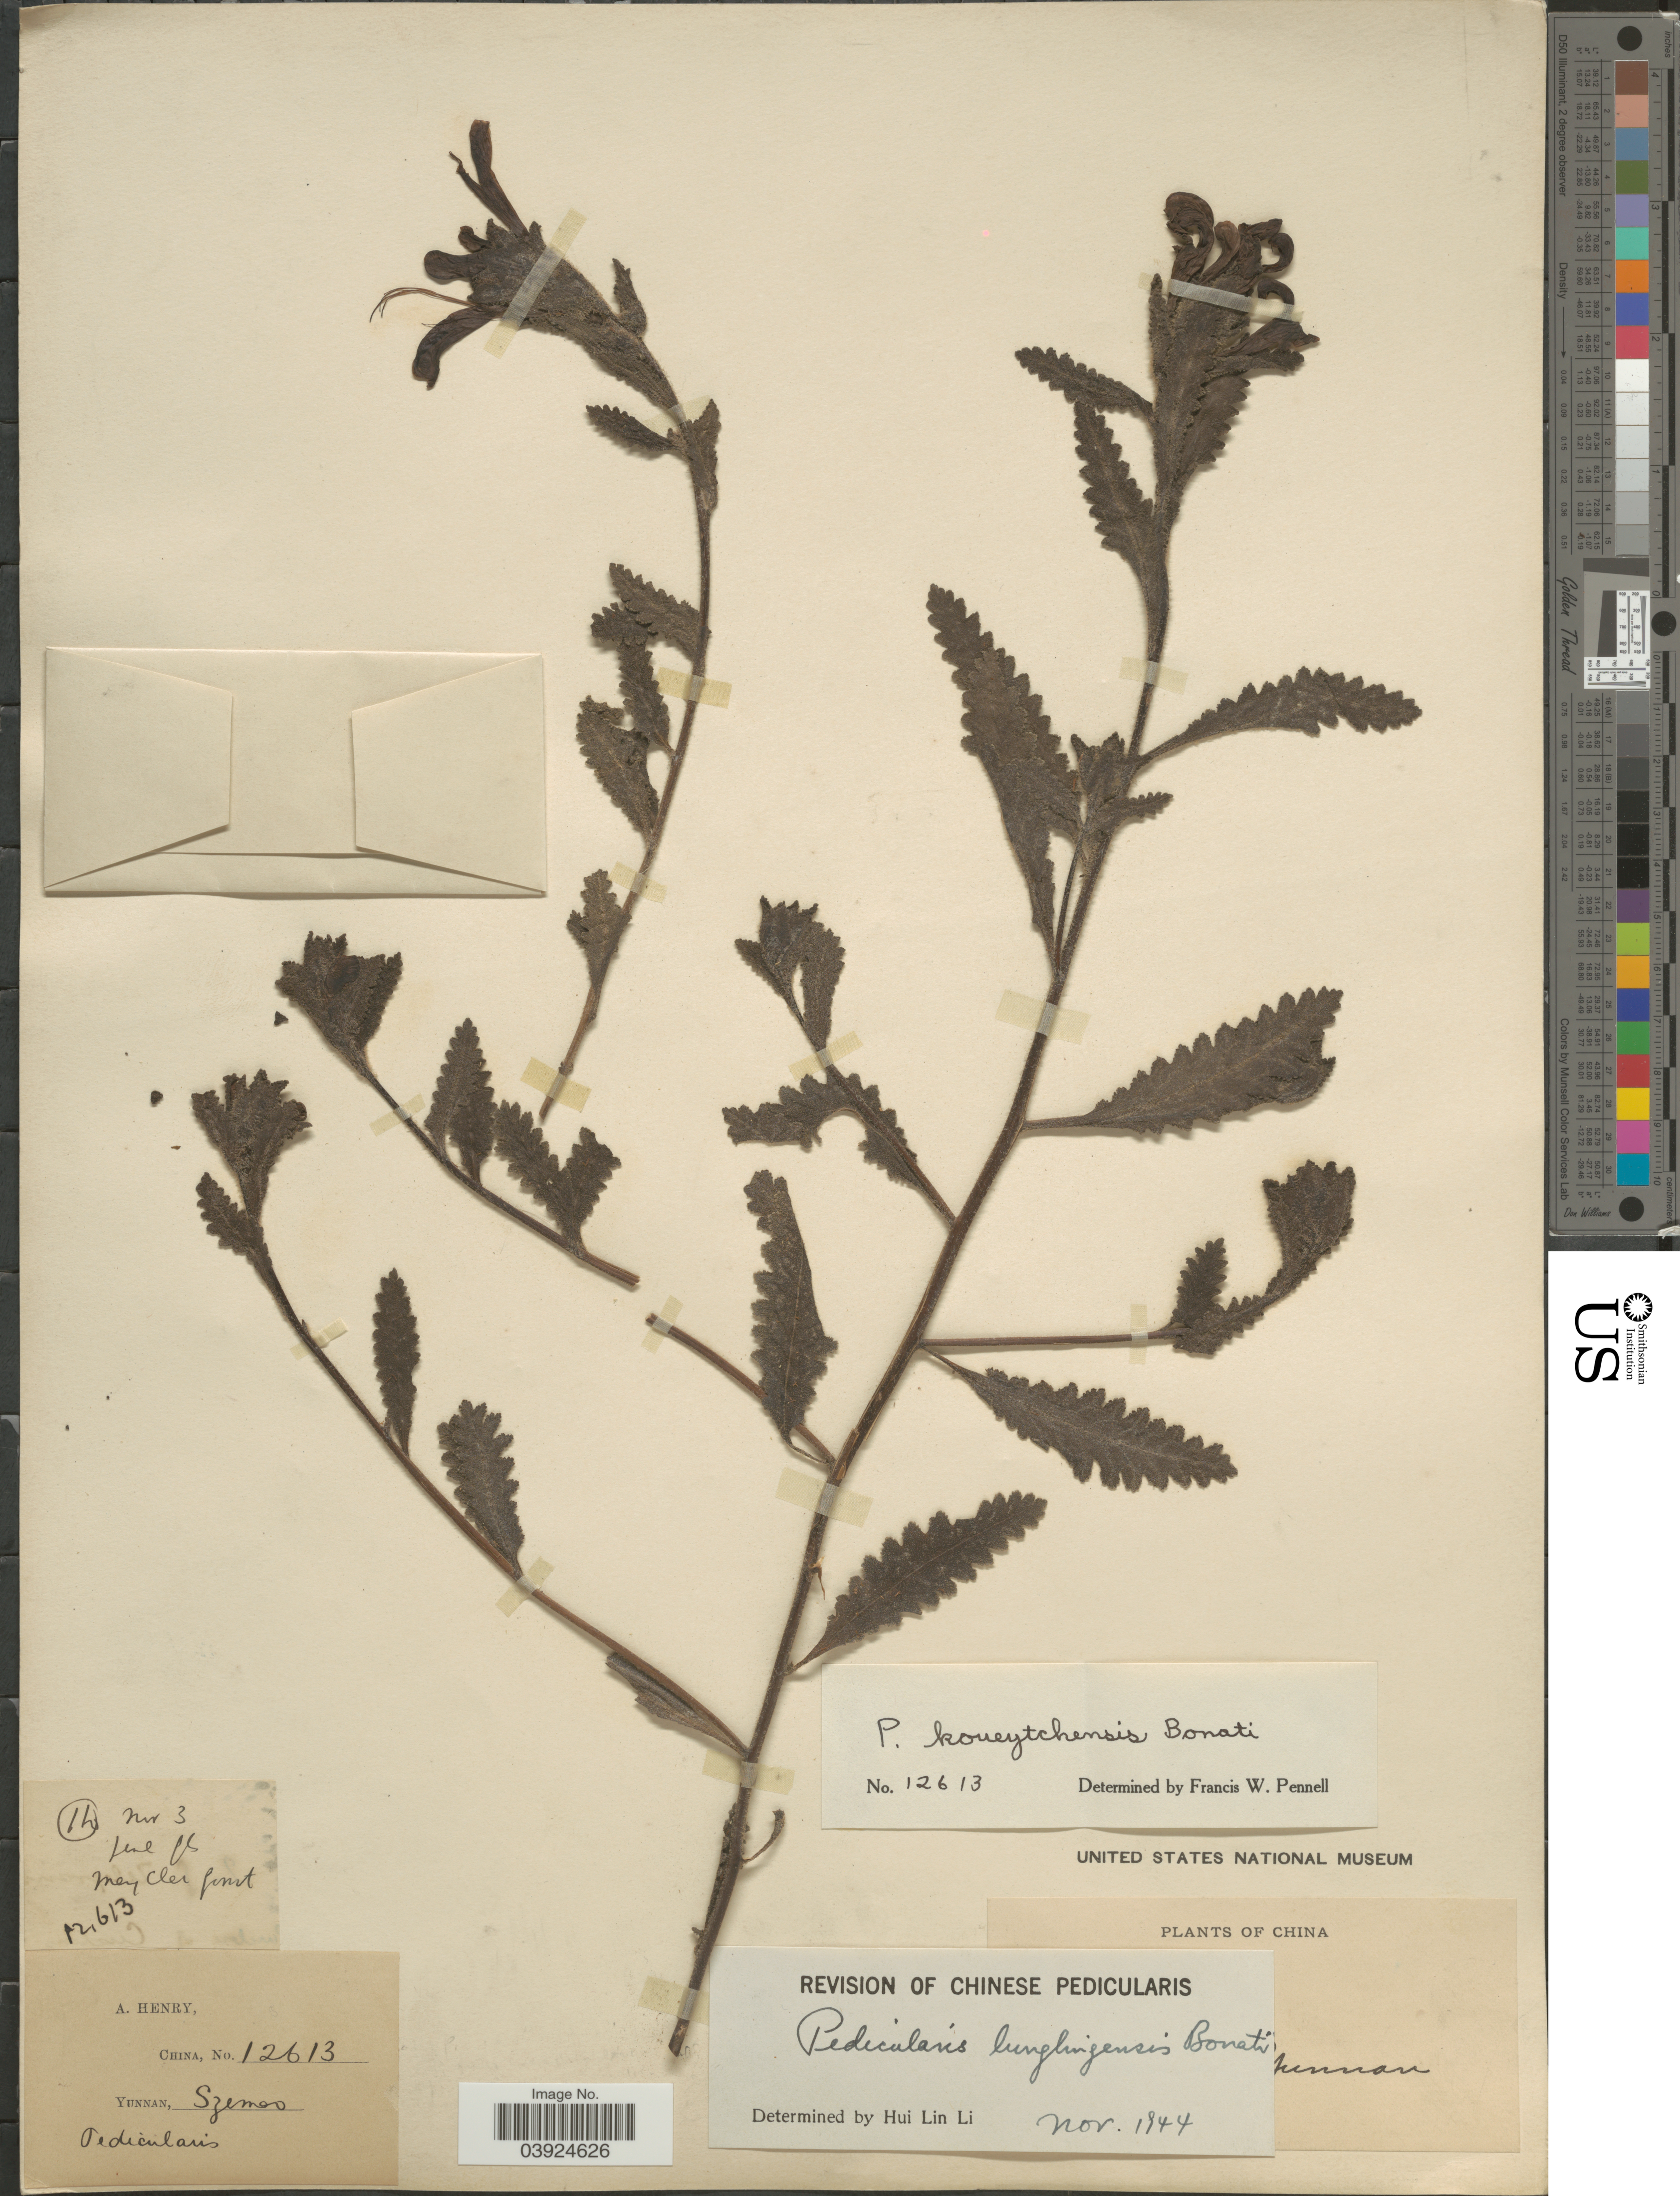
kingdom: Plantae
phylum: Tracheophyta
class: Magnoliopsida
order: Lamiales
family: Orobanchaceae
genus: Pedicularis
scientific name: Pedicularis lunglingensis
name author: Bonati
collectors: A. Henry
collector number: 12613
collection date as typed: Transcribed d/m/y: /11/3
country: China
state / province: Yunnan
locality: Szemao.